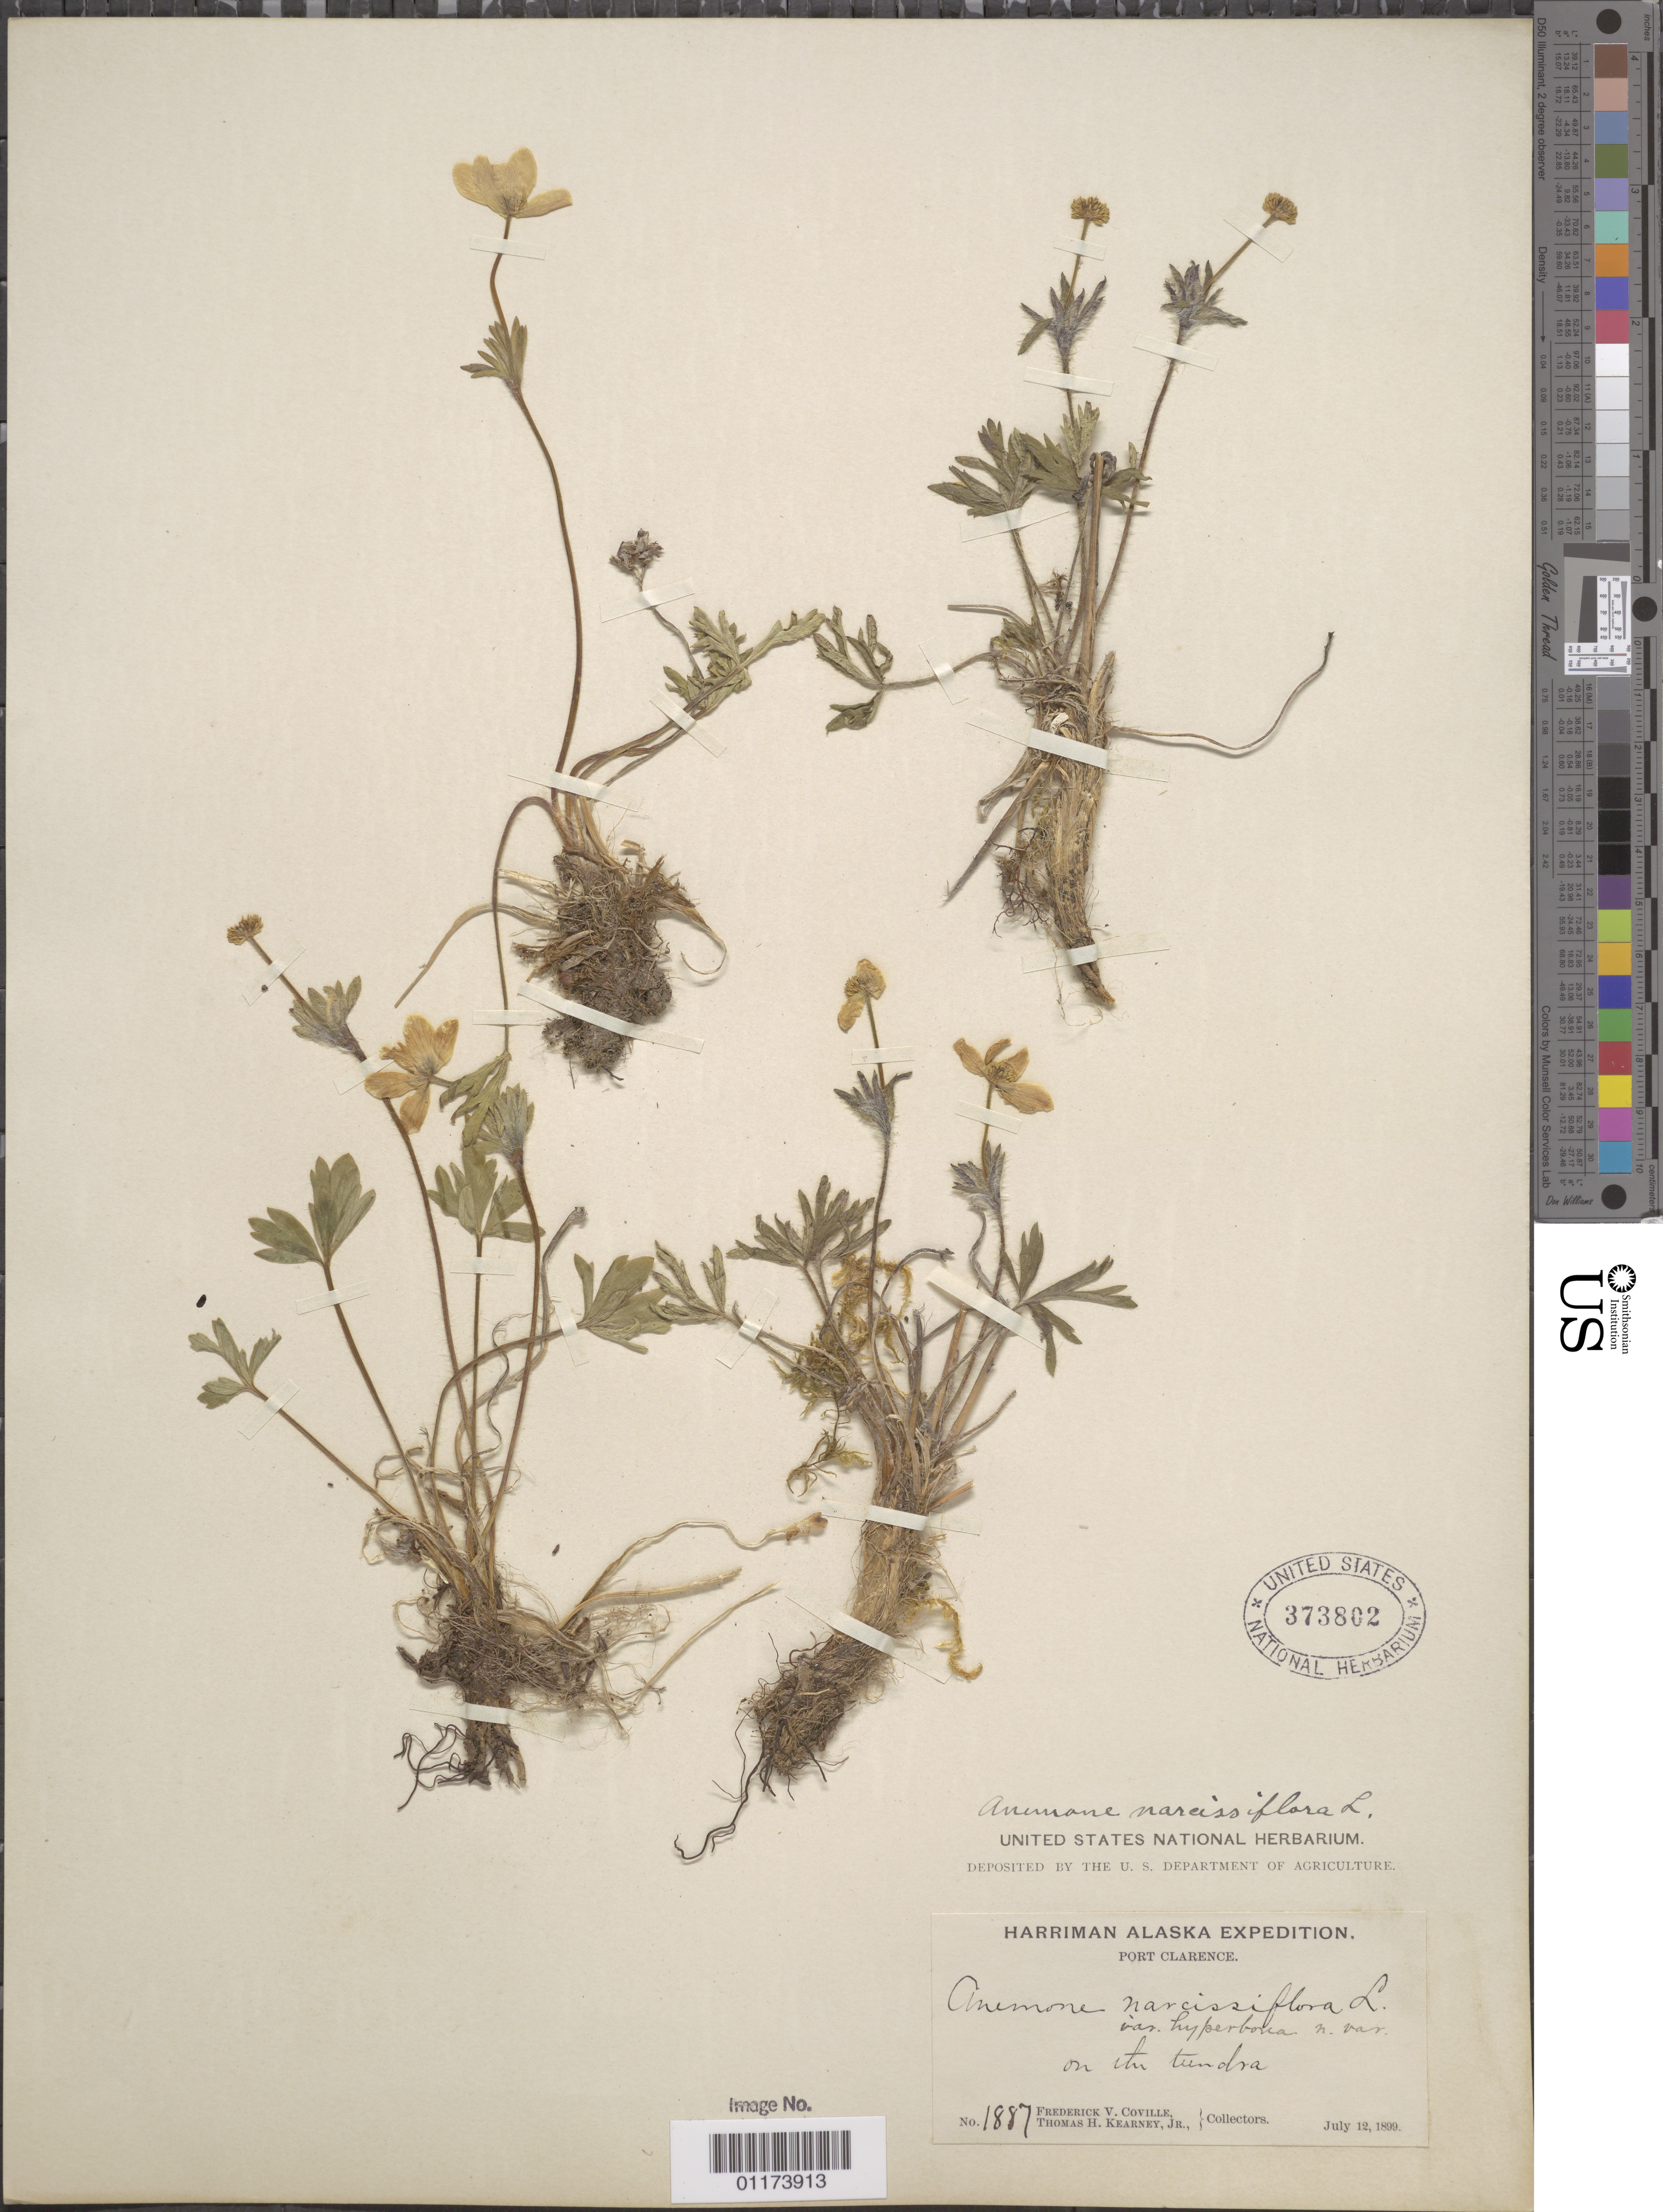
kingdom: Plantae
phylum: Tracheophyta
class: Magnoliopsida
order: Ranunculales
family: Ranunculaceae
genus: Anemone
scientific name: Anemone narcissiflora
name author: L.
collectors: F. V. Coville & T. H. Kearney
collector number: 1887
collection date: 1899-07-12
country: United States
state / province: Alaska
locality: Port Clarence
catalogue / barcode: US 373802